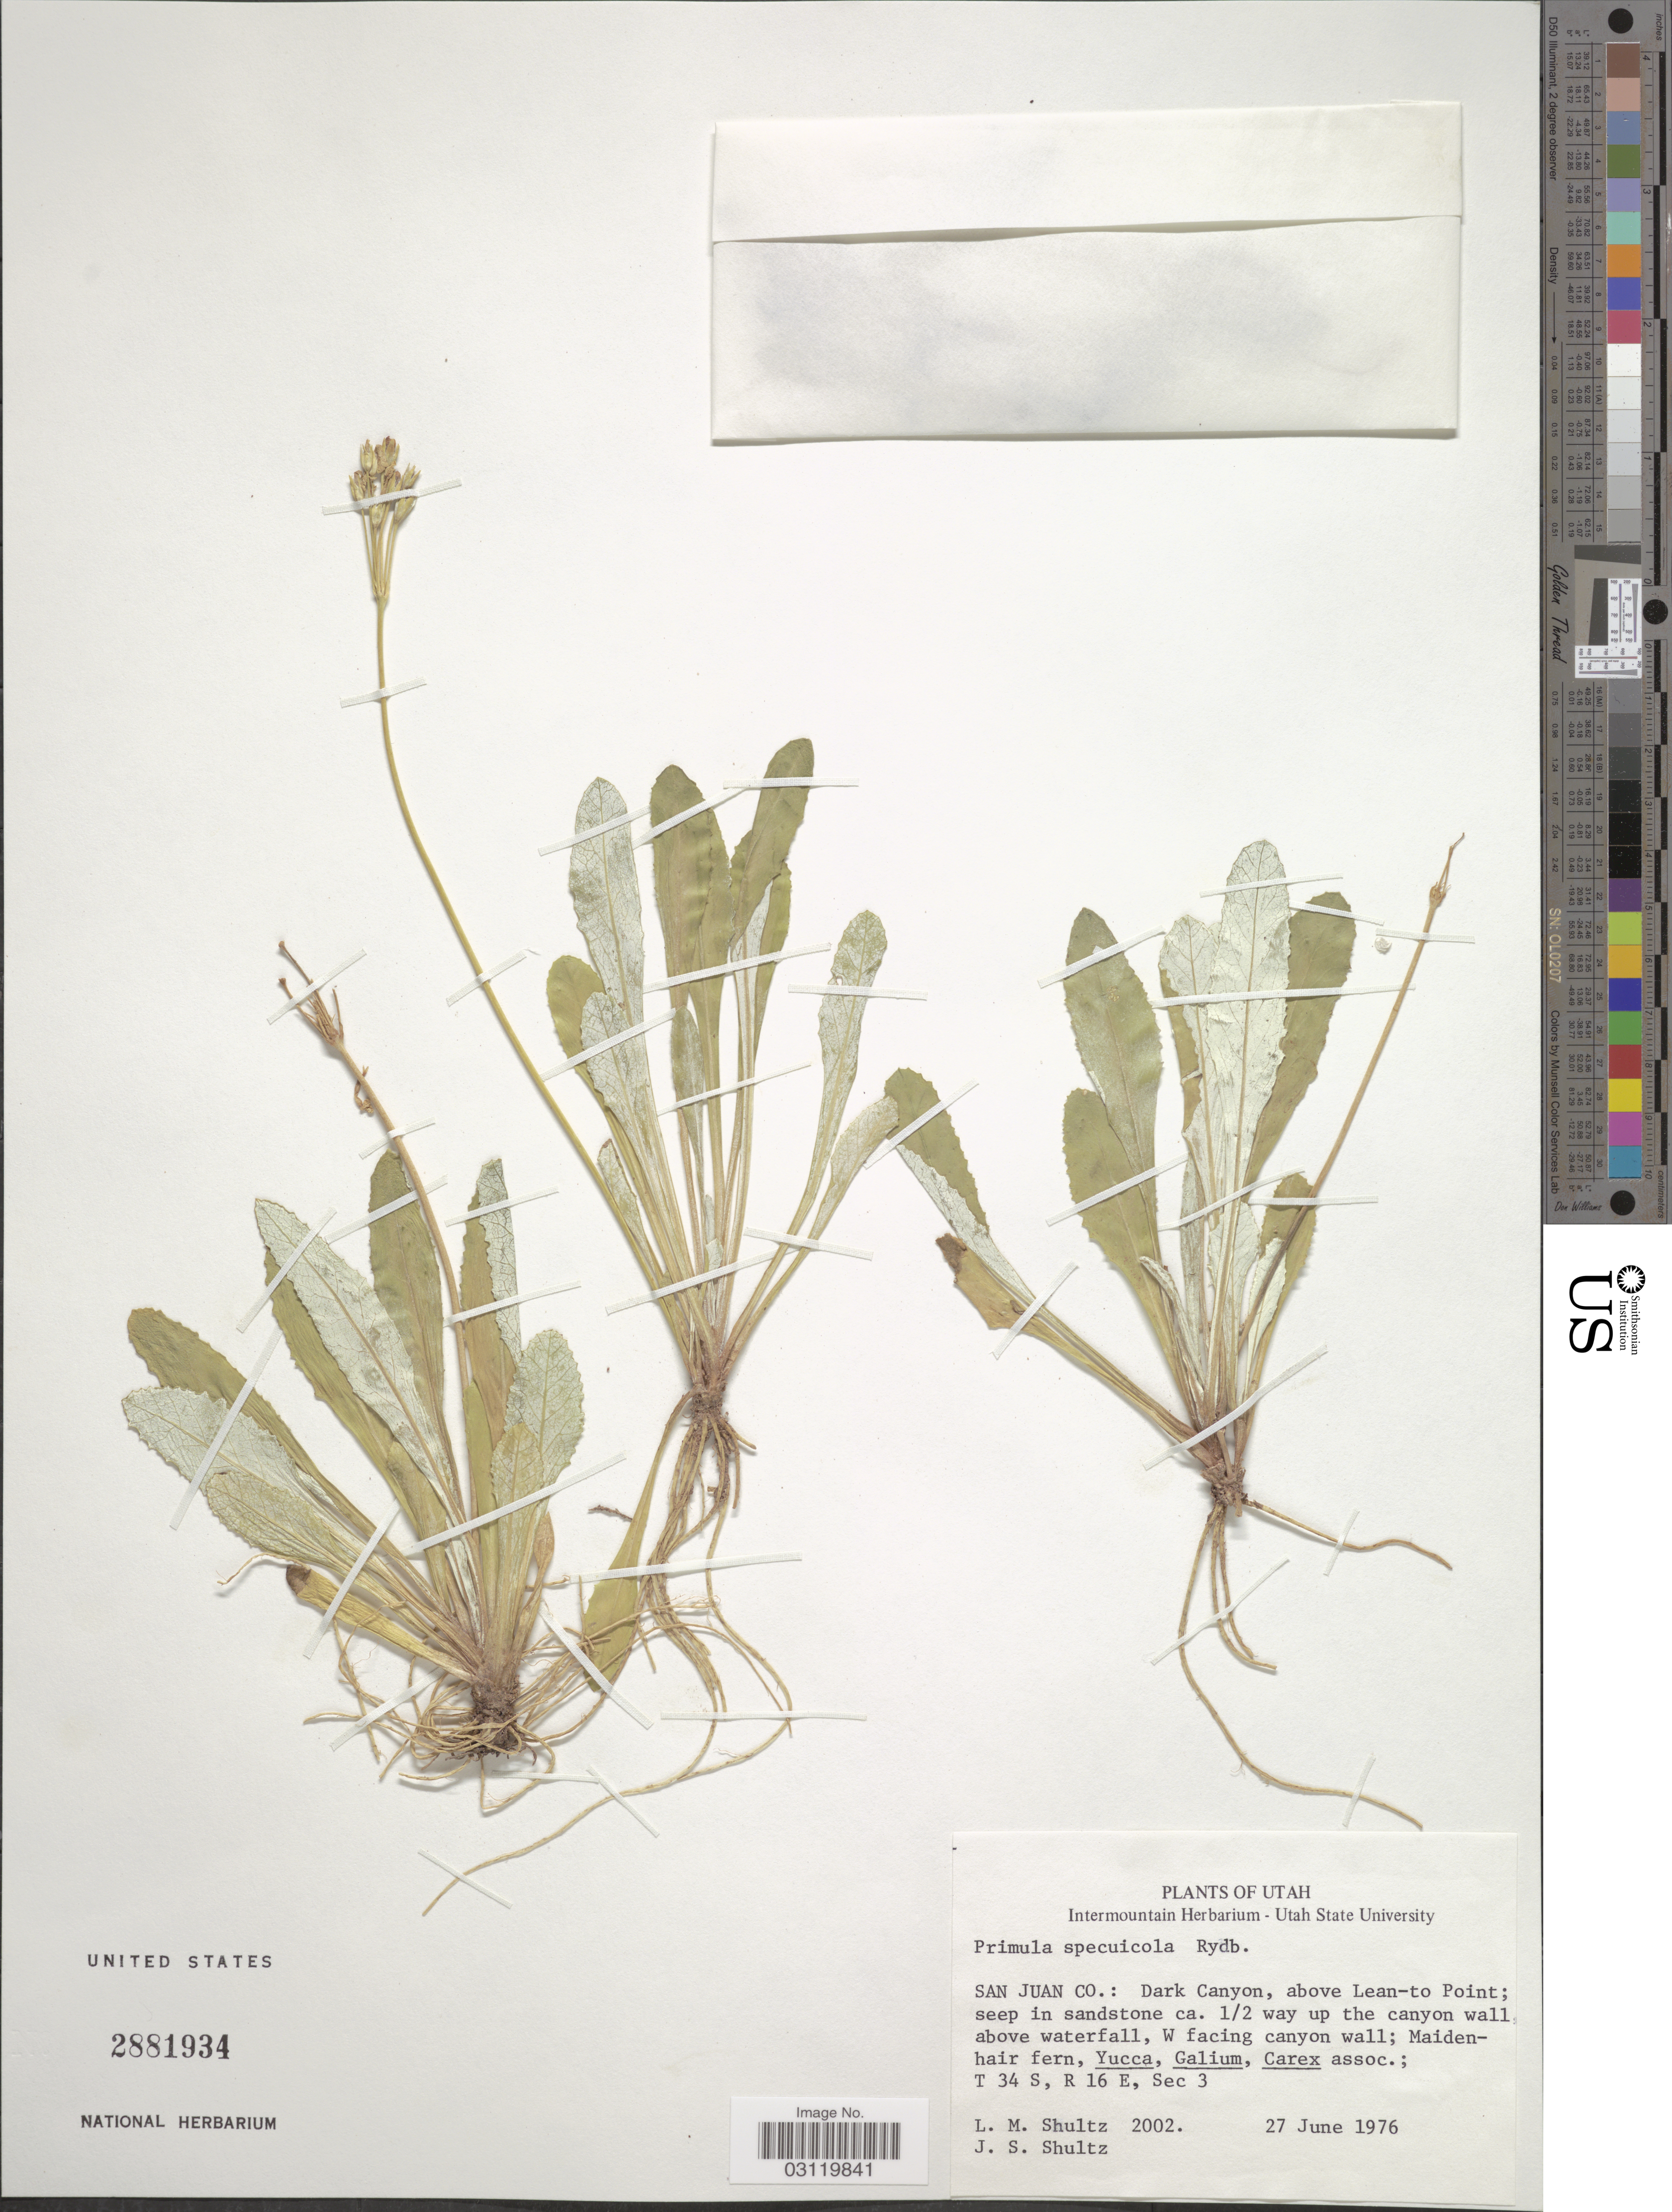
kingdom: Plantae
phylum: Tracheophyta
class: Magnoliopsida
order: Ericales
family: Primulaceae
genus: Primula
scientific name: Primula specuicola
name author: Rydb.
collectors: L. Schultz & J. Schultz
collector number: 2002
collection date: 1976-06-27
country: United States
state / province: Utah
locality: San Juan Co.: Dark Canyon, above Lean-to Point; seep in sandstone ca. ½ way up the canyon wall above waterfall, W facing canyon wall; Maidenhair fern. T34S, R16E, Sec.3.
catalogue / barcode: US 2881934